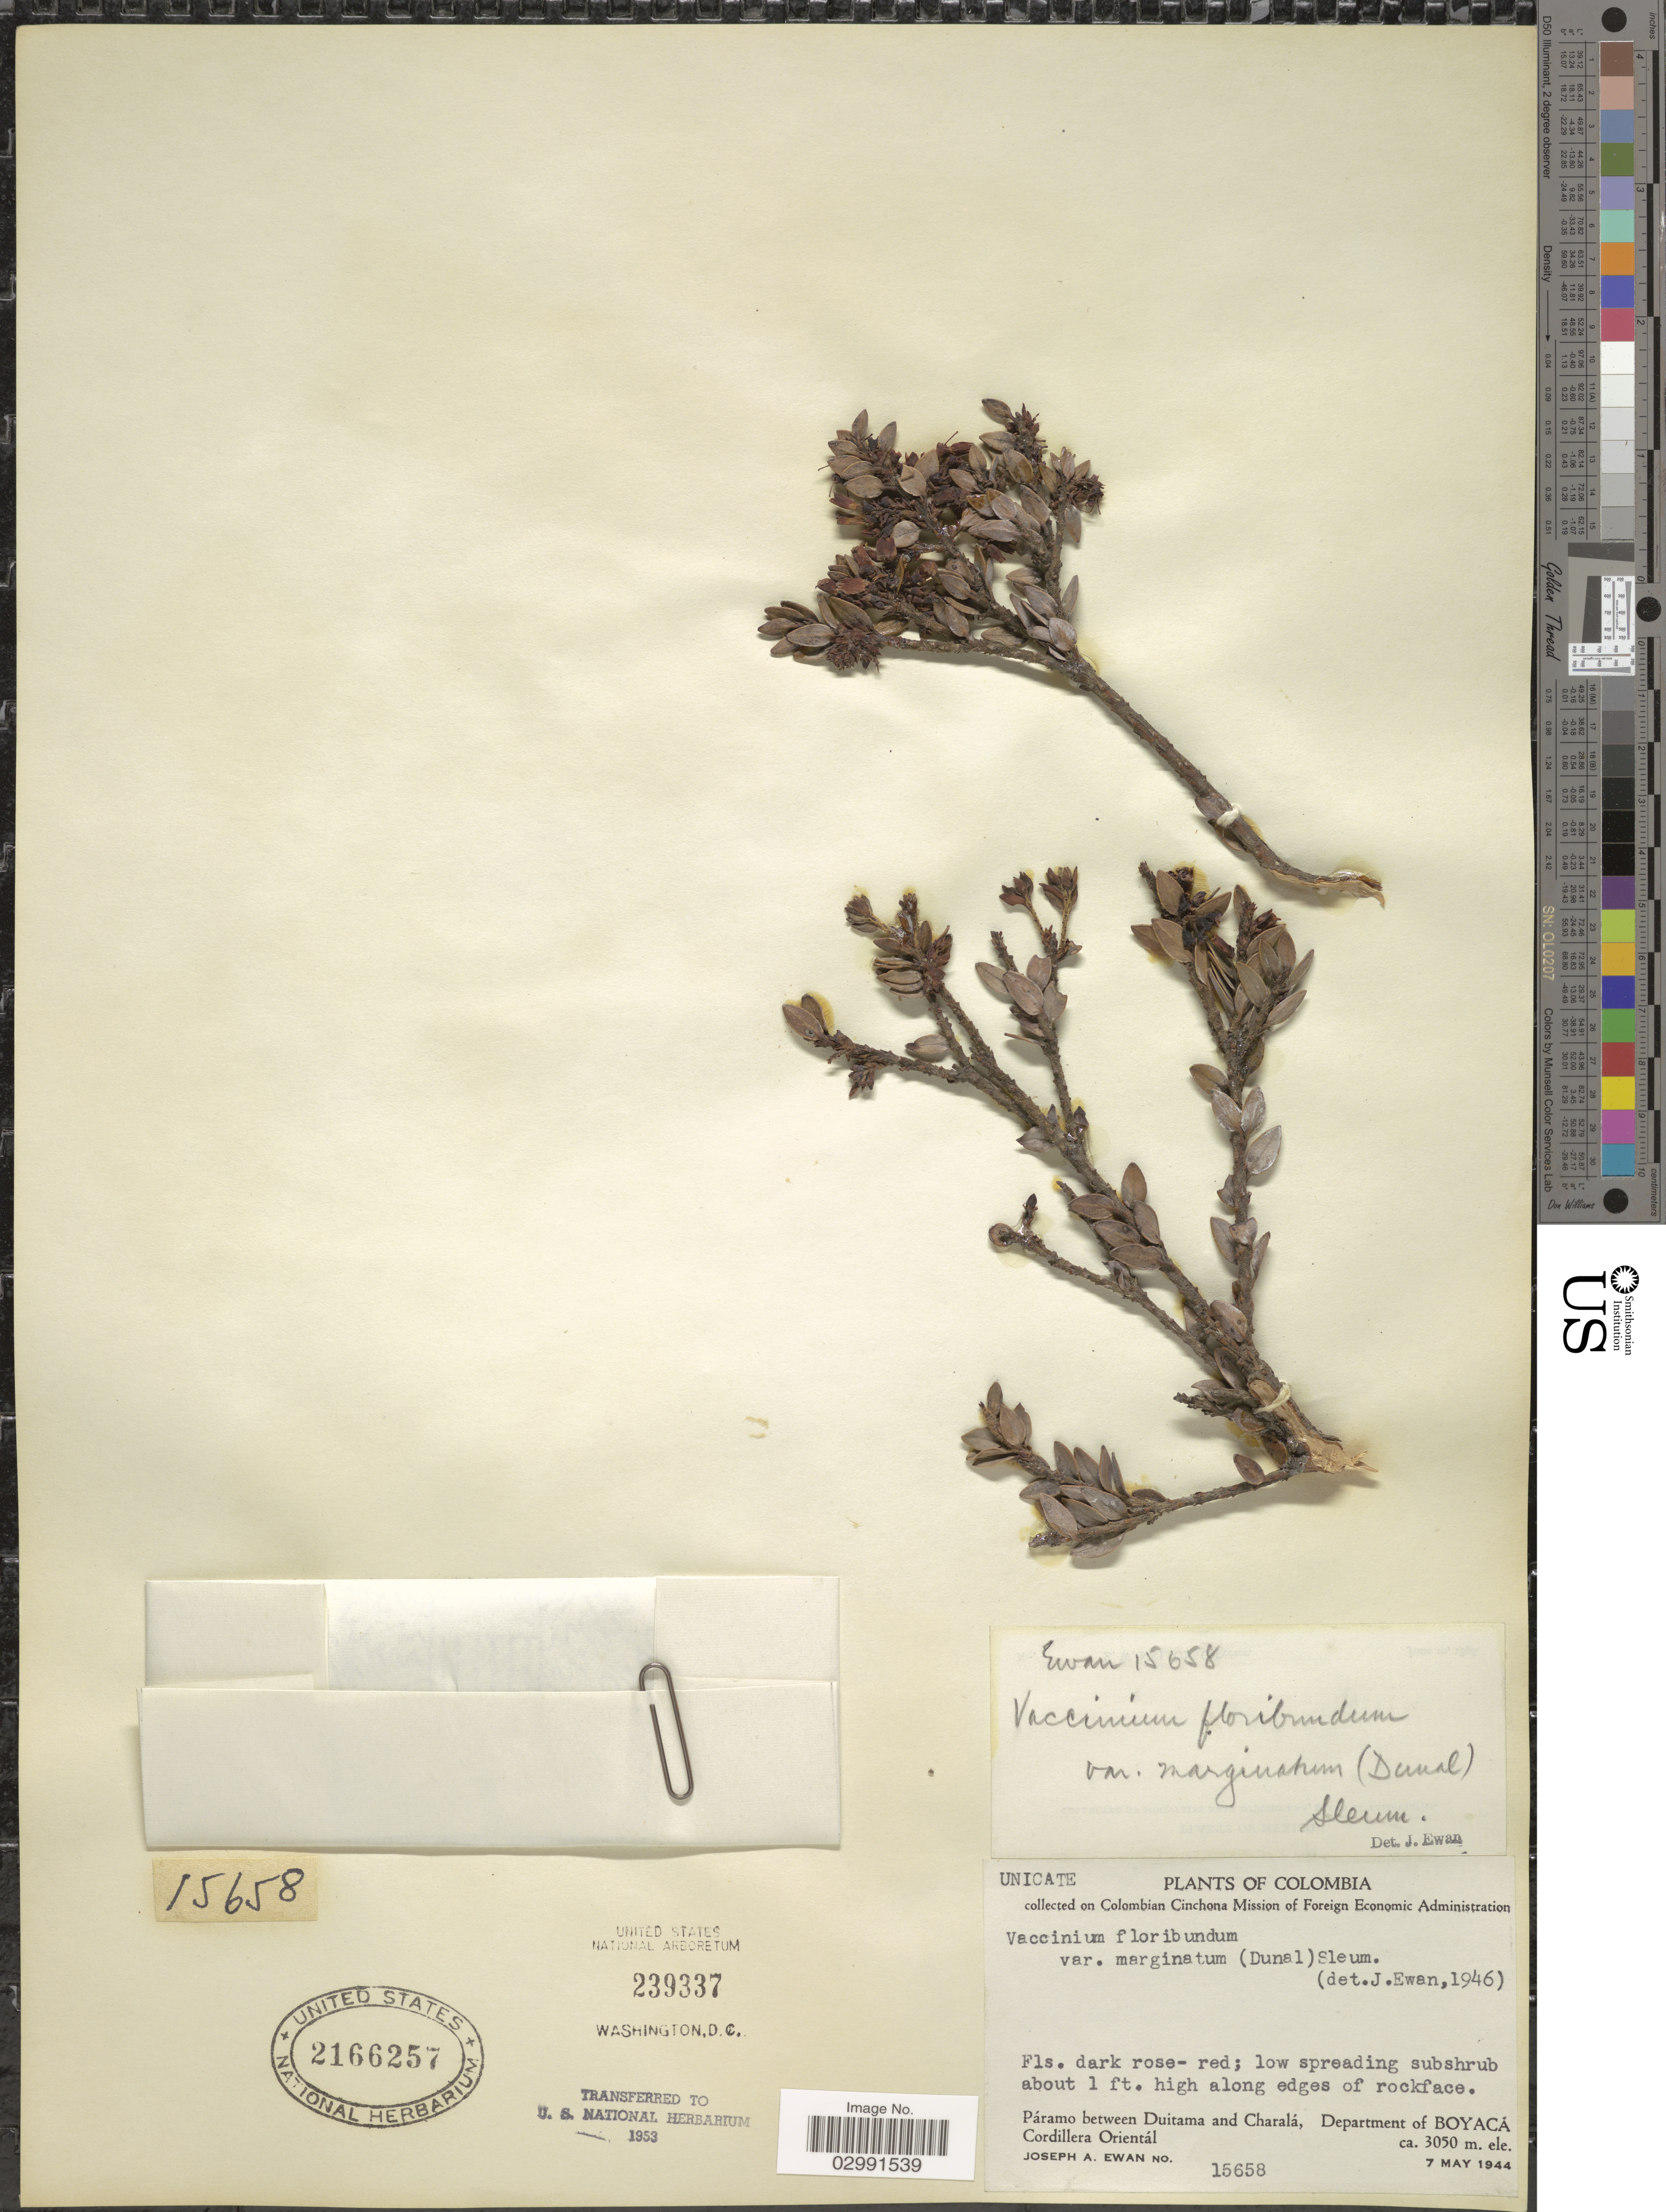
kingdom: Plantae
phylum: Tracheophyta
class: Magnoliopsida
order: Ericales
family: Ericaceae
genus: Vaccinium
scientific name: Vaccinium floribundum var. marginatum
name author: Kunth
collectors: J. A. Ewan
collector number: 15658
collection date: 1944-05-07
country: Colombia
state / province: Boyacá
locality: Páramo between Duitama and Charalá, Department of Boyacá. Cordillera Orientál.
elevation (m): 3050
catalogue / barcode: US 2166257